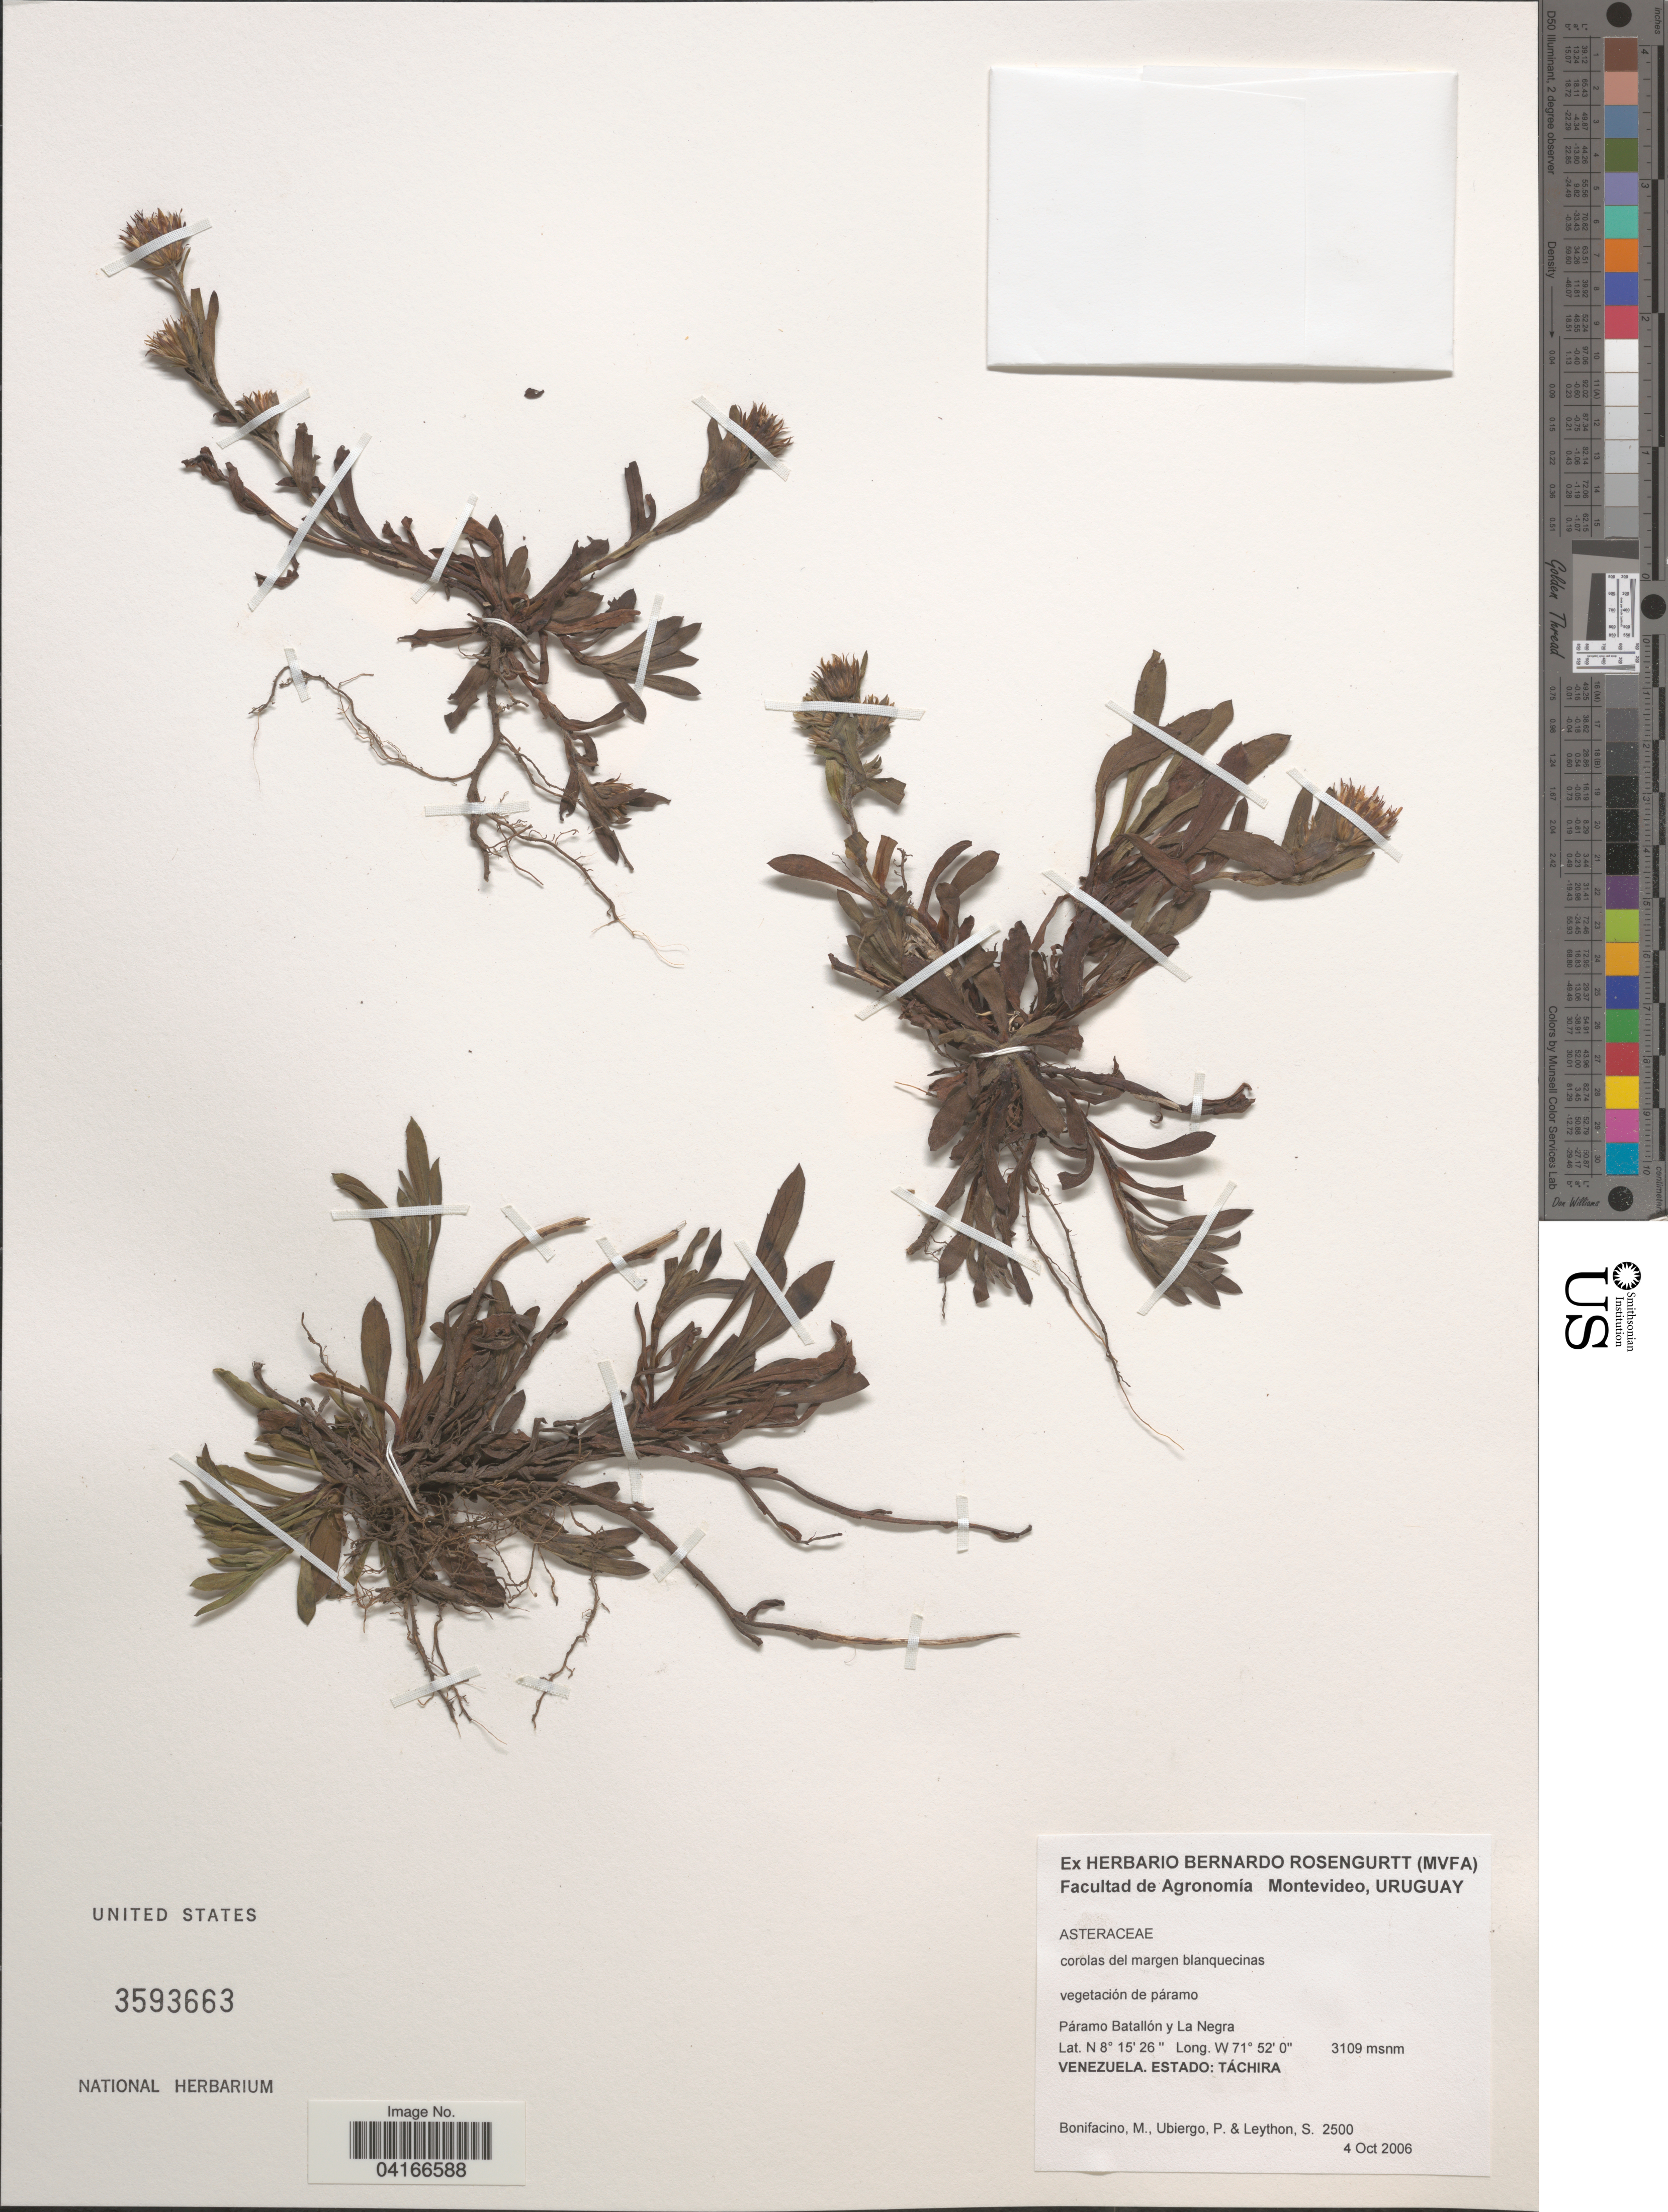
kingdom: Plantae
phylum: Tracheophyta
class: Magnoliopsida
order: Asterales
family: Asteraceae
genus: Noticastrum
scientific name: Noticastrum marginatum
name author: (Kunth) Cuatrec.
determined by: Ávila, F. A.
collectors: M. Bonifacino, P. Ubiergo & S. Leython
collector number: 2500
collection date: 2006-10-04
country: Venezuela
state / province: Tachira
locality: Páramo Batallón y La Negra.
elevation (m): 3109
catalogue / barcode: US 3593663